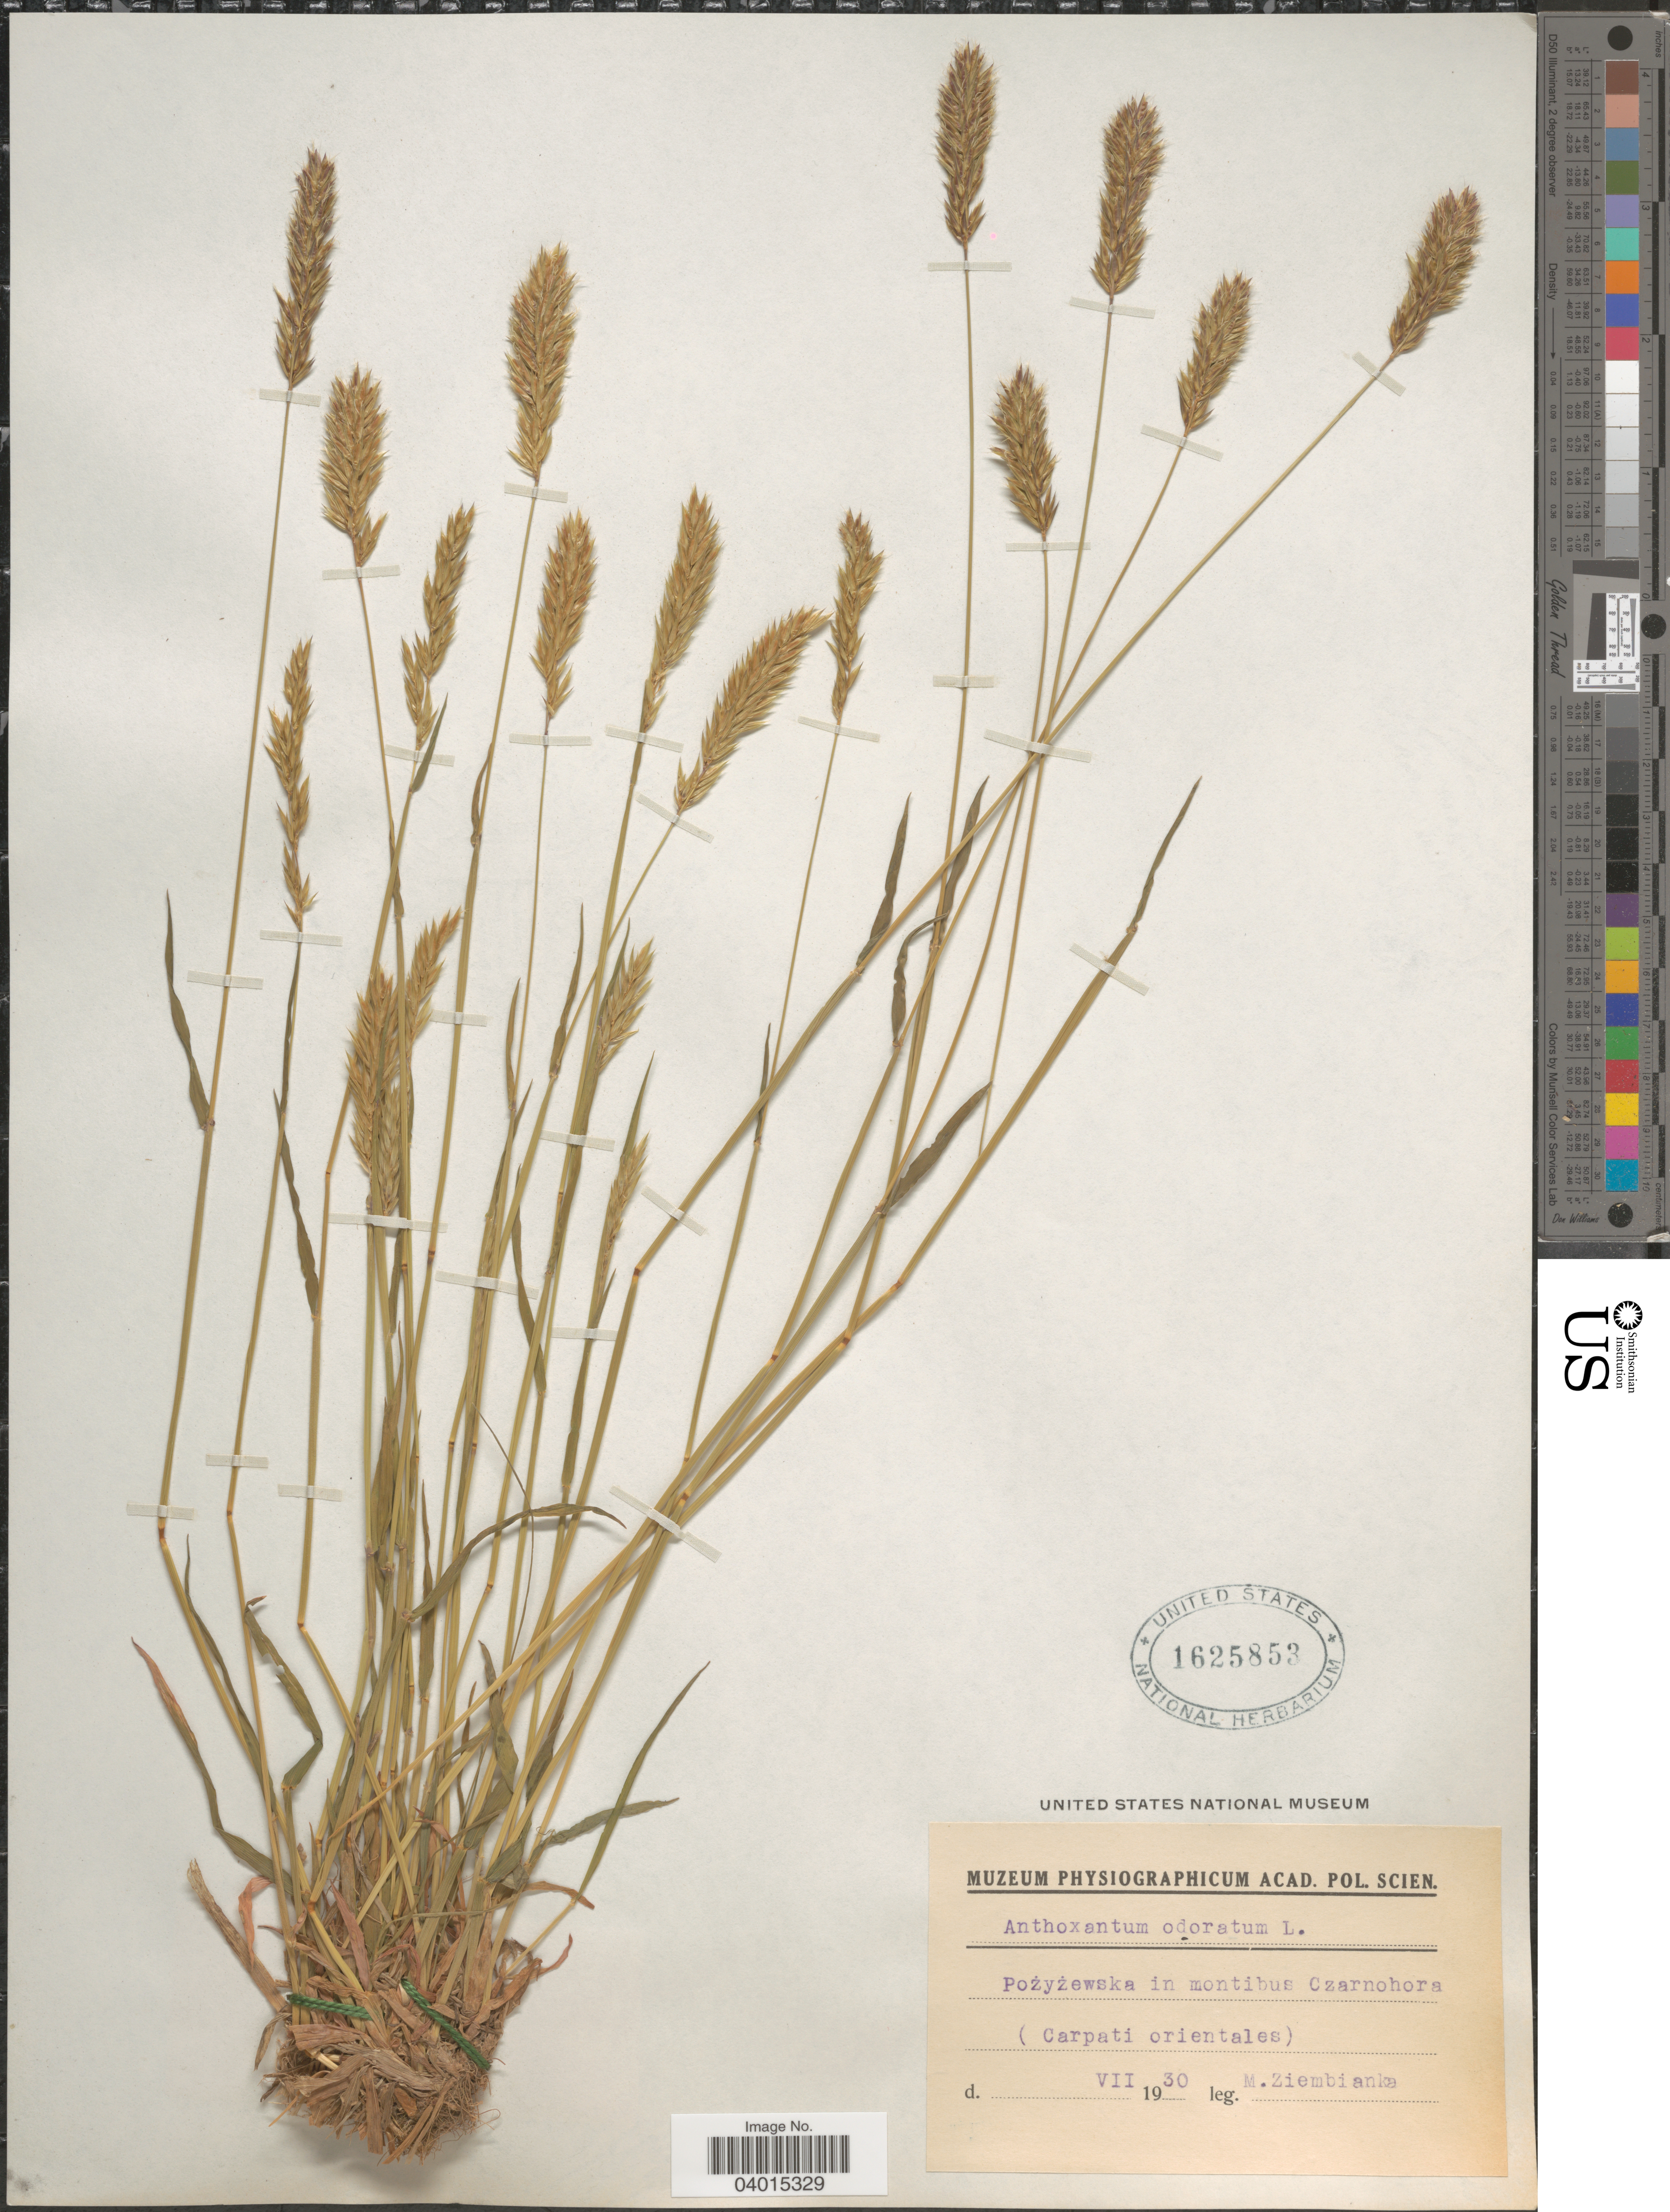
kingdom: Plantae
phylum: Tracheophyta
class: Liliopsida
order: Poales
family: Poaceae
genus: Anthoxanthum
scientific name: Anthoxanthum odoratum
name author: L.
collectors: M. Ziembianka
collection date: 1930-07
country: Ukraine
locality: Pożyżewska in montibus Czarnohora (Carpati orientalis).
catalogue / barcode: US 1625853